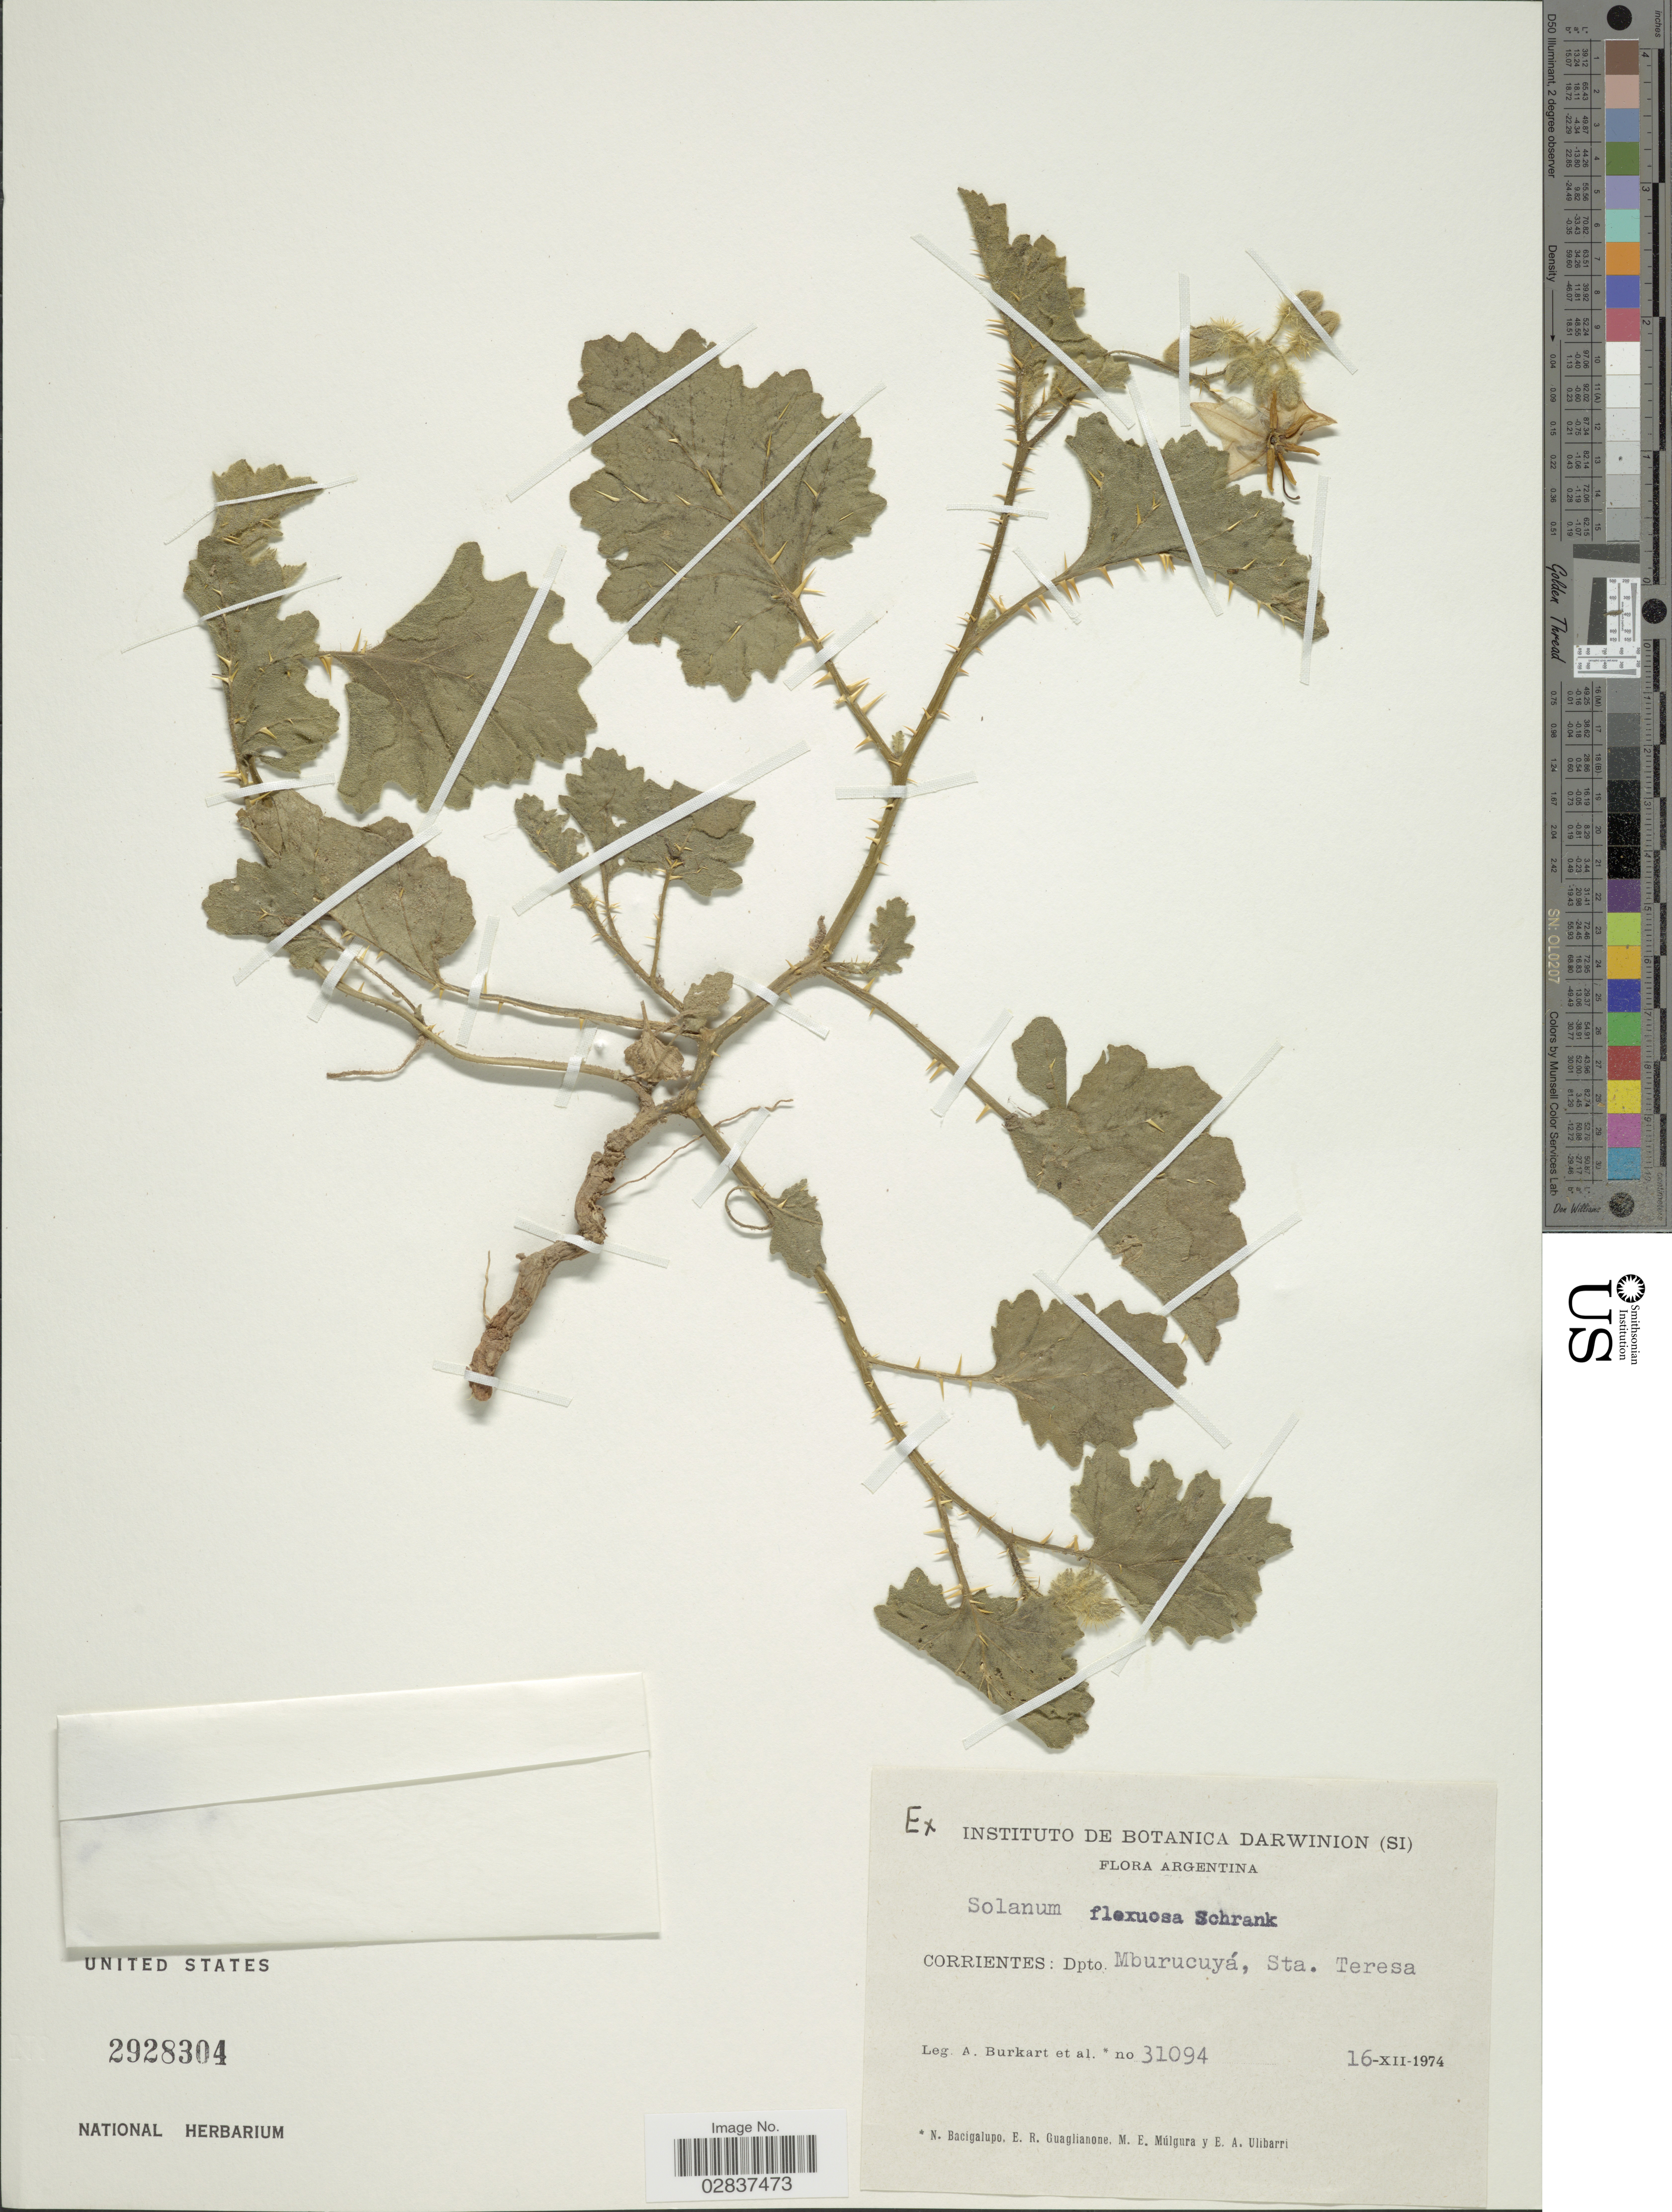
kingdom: Plantae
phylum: Tracheophyta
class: Magnoliopsida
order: Solanales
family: Solanaceae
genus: Solanum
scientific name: Solanum flexuosum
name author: Vahl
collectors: A. E. Burkart & et al.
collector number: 31094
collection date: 1974-12-16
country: Argentina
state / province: Corrientes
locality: Dpto. Mburucuyá, Sta. Teresa.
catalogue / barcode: US 2928304